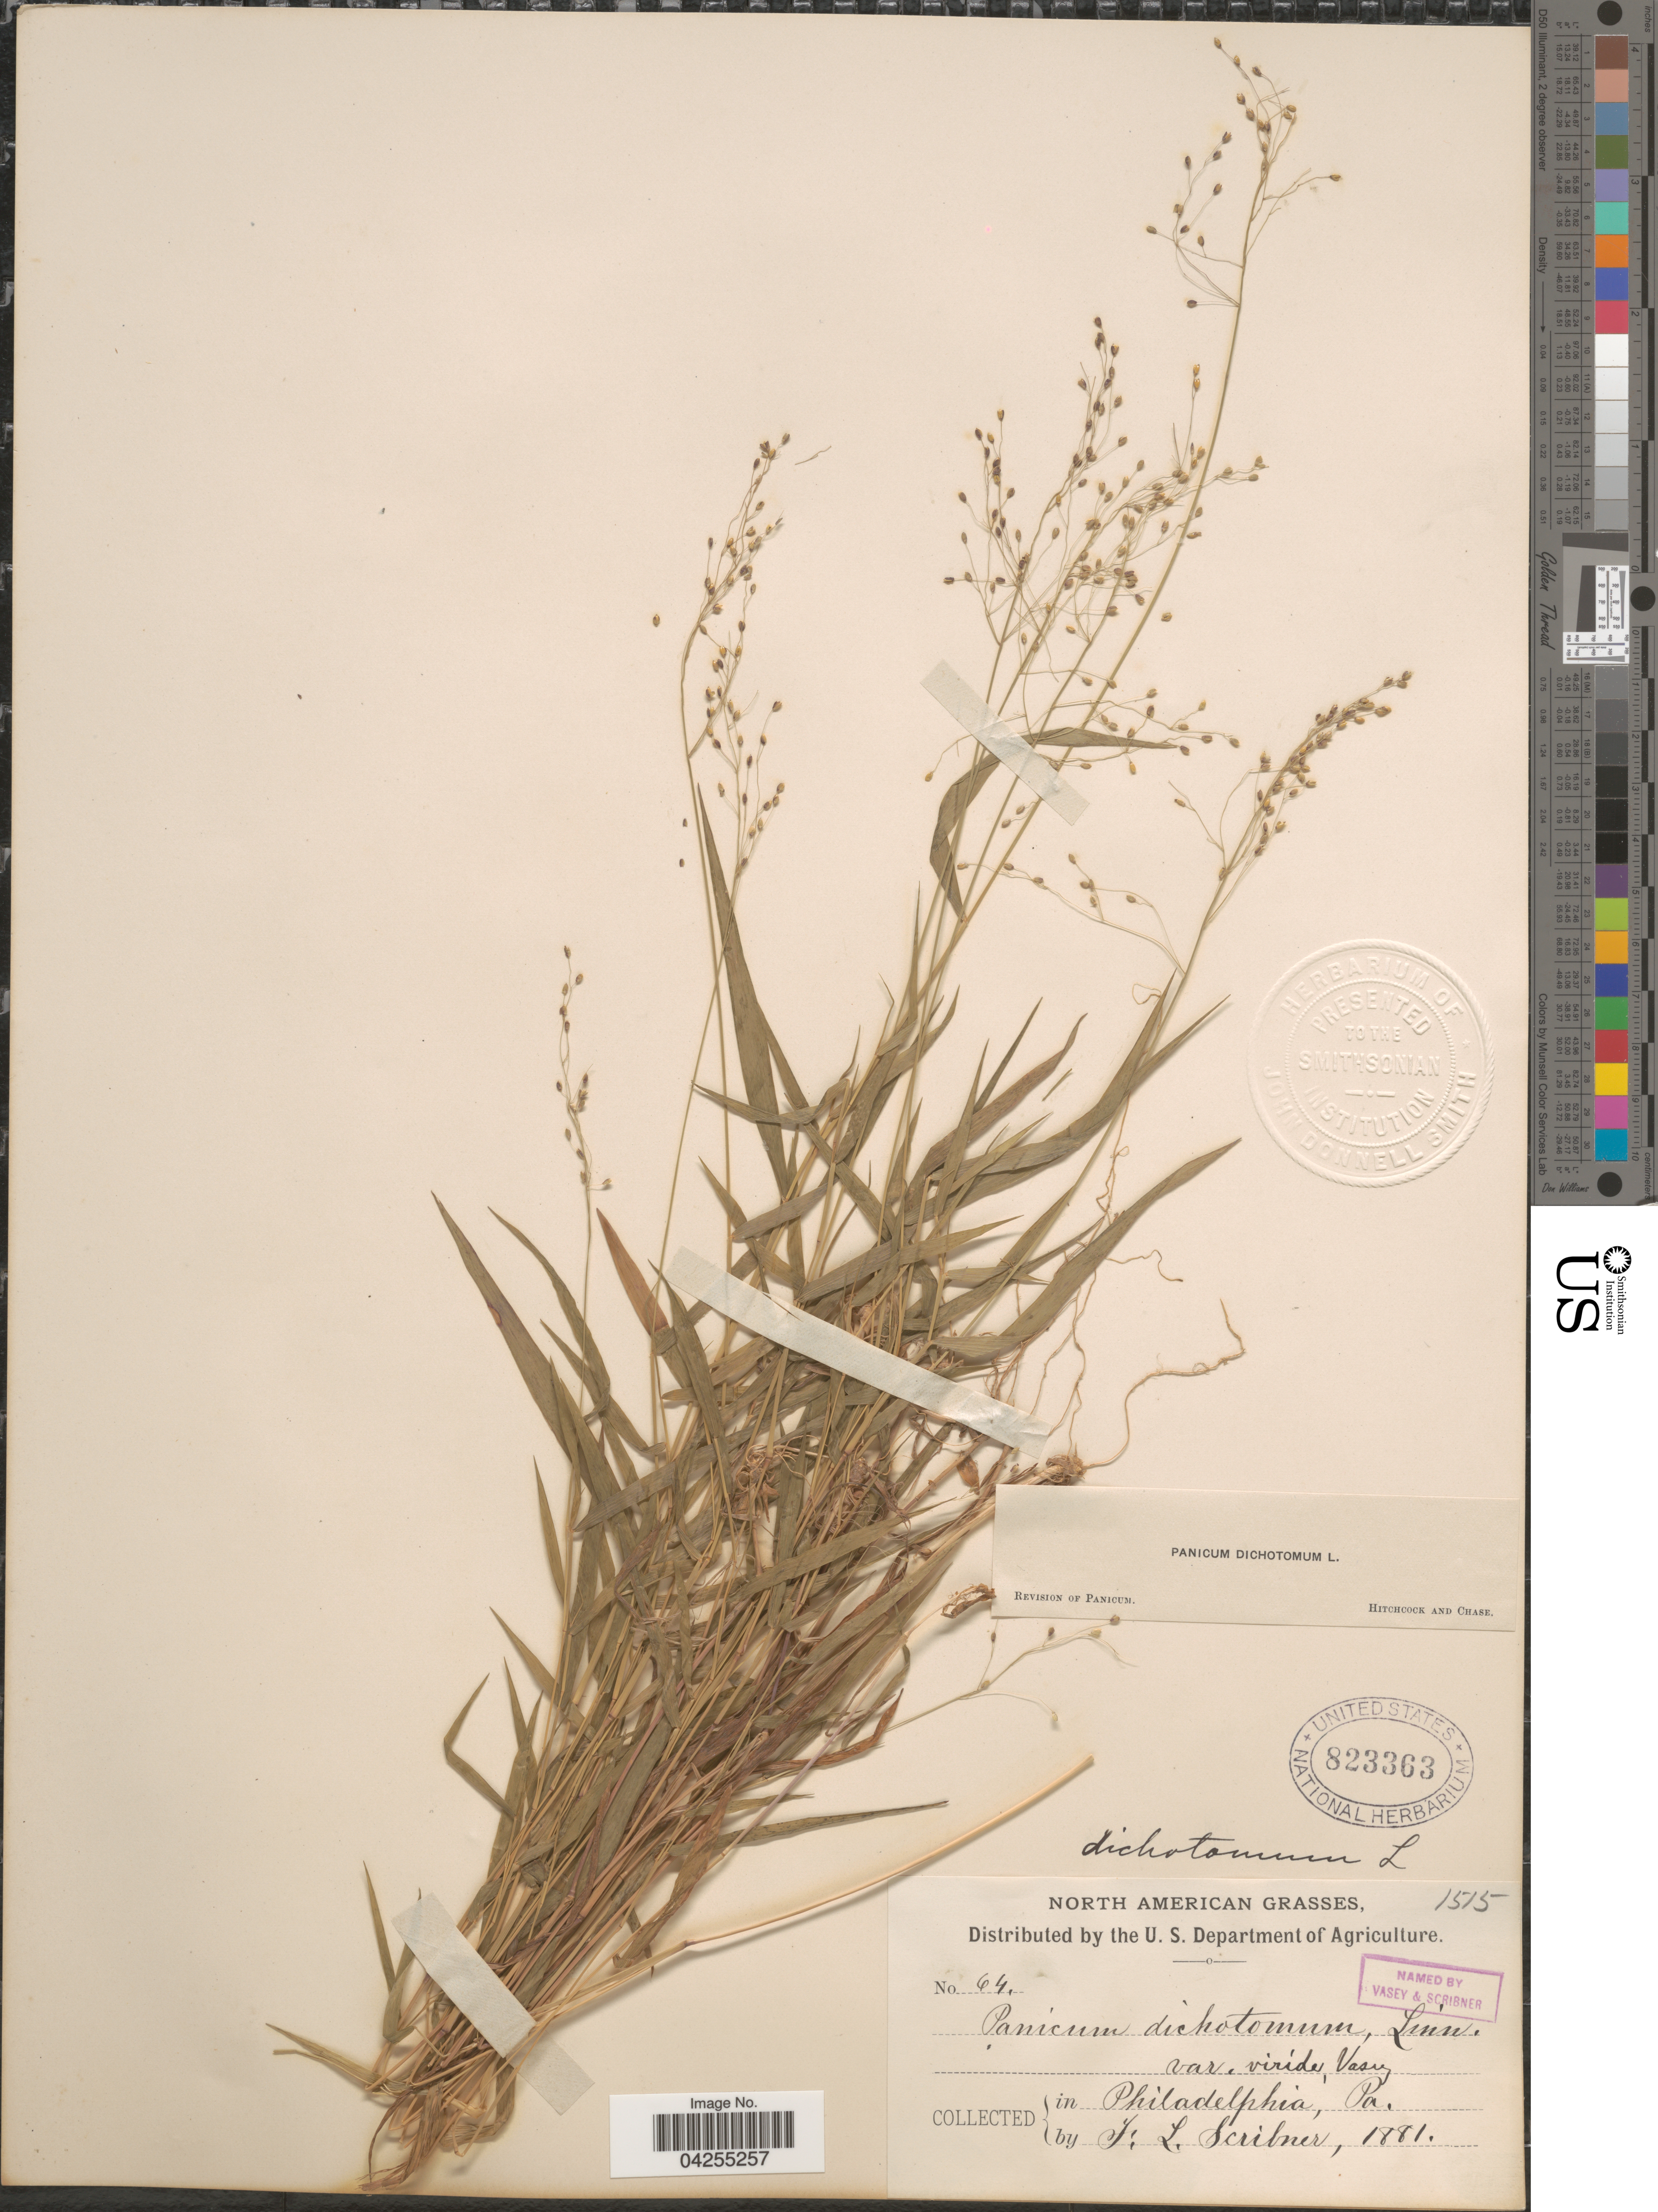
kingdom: Plantae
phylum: Tracheophyta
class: Liliopsida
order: Poales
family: Poaceae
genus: Dichanthelium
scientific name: Dichanthelium dichotomum var. dichotomum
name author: (L.) Gould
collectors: F. L. Scribner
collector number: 64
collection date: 1881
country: United States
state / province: Pennsylvania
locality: Philadelphia.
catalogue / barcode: US 823363